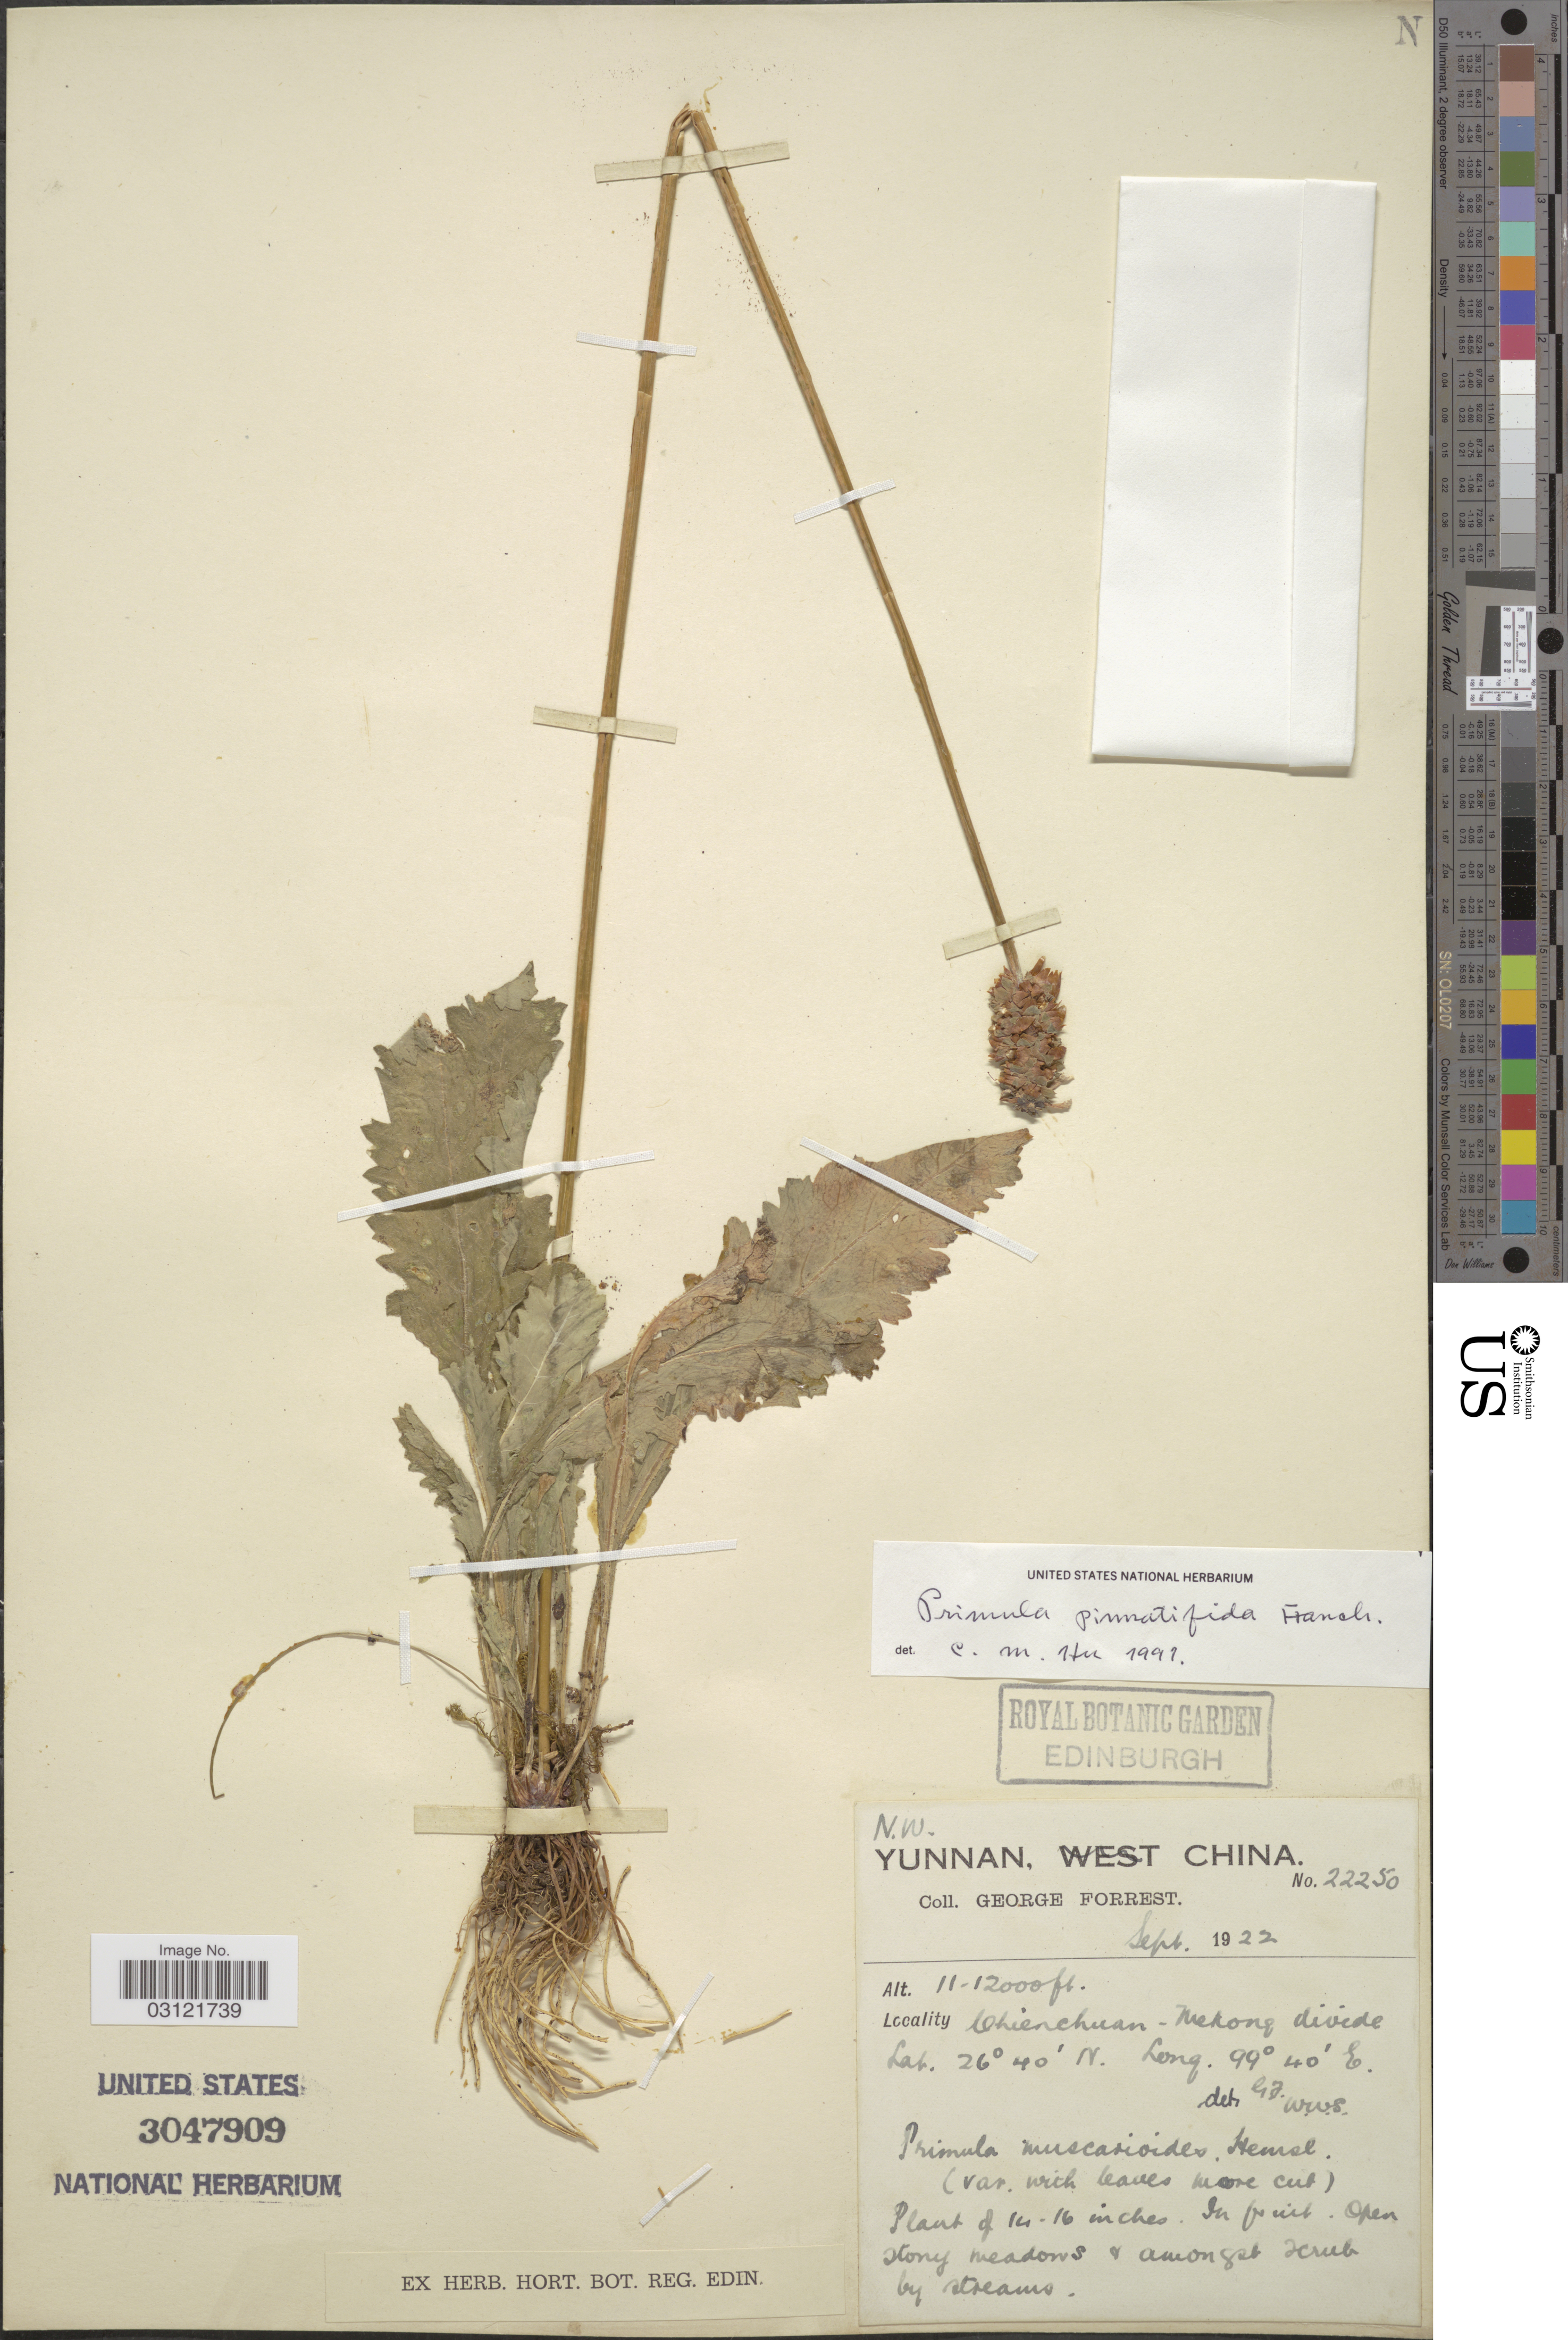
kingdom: Plantae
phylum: Tracheophyta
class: Magnoliopsida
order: Ericales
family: Primulaceae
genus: Primula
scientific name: Primula pinnatifida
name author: Franch.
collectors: G. Forrest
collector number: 22250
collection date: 1922-09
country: China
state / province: Yunnan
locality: N.W. Yunnan, Chienchuan - Mekong divide.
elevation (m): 3353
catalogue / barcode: US 3047909